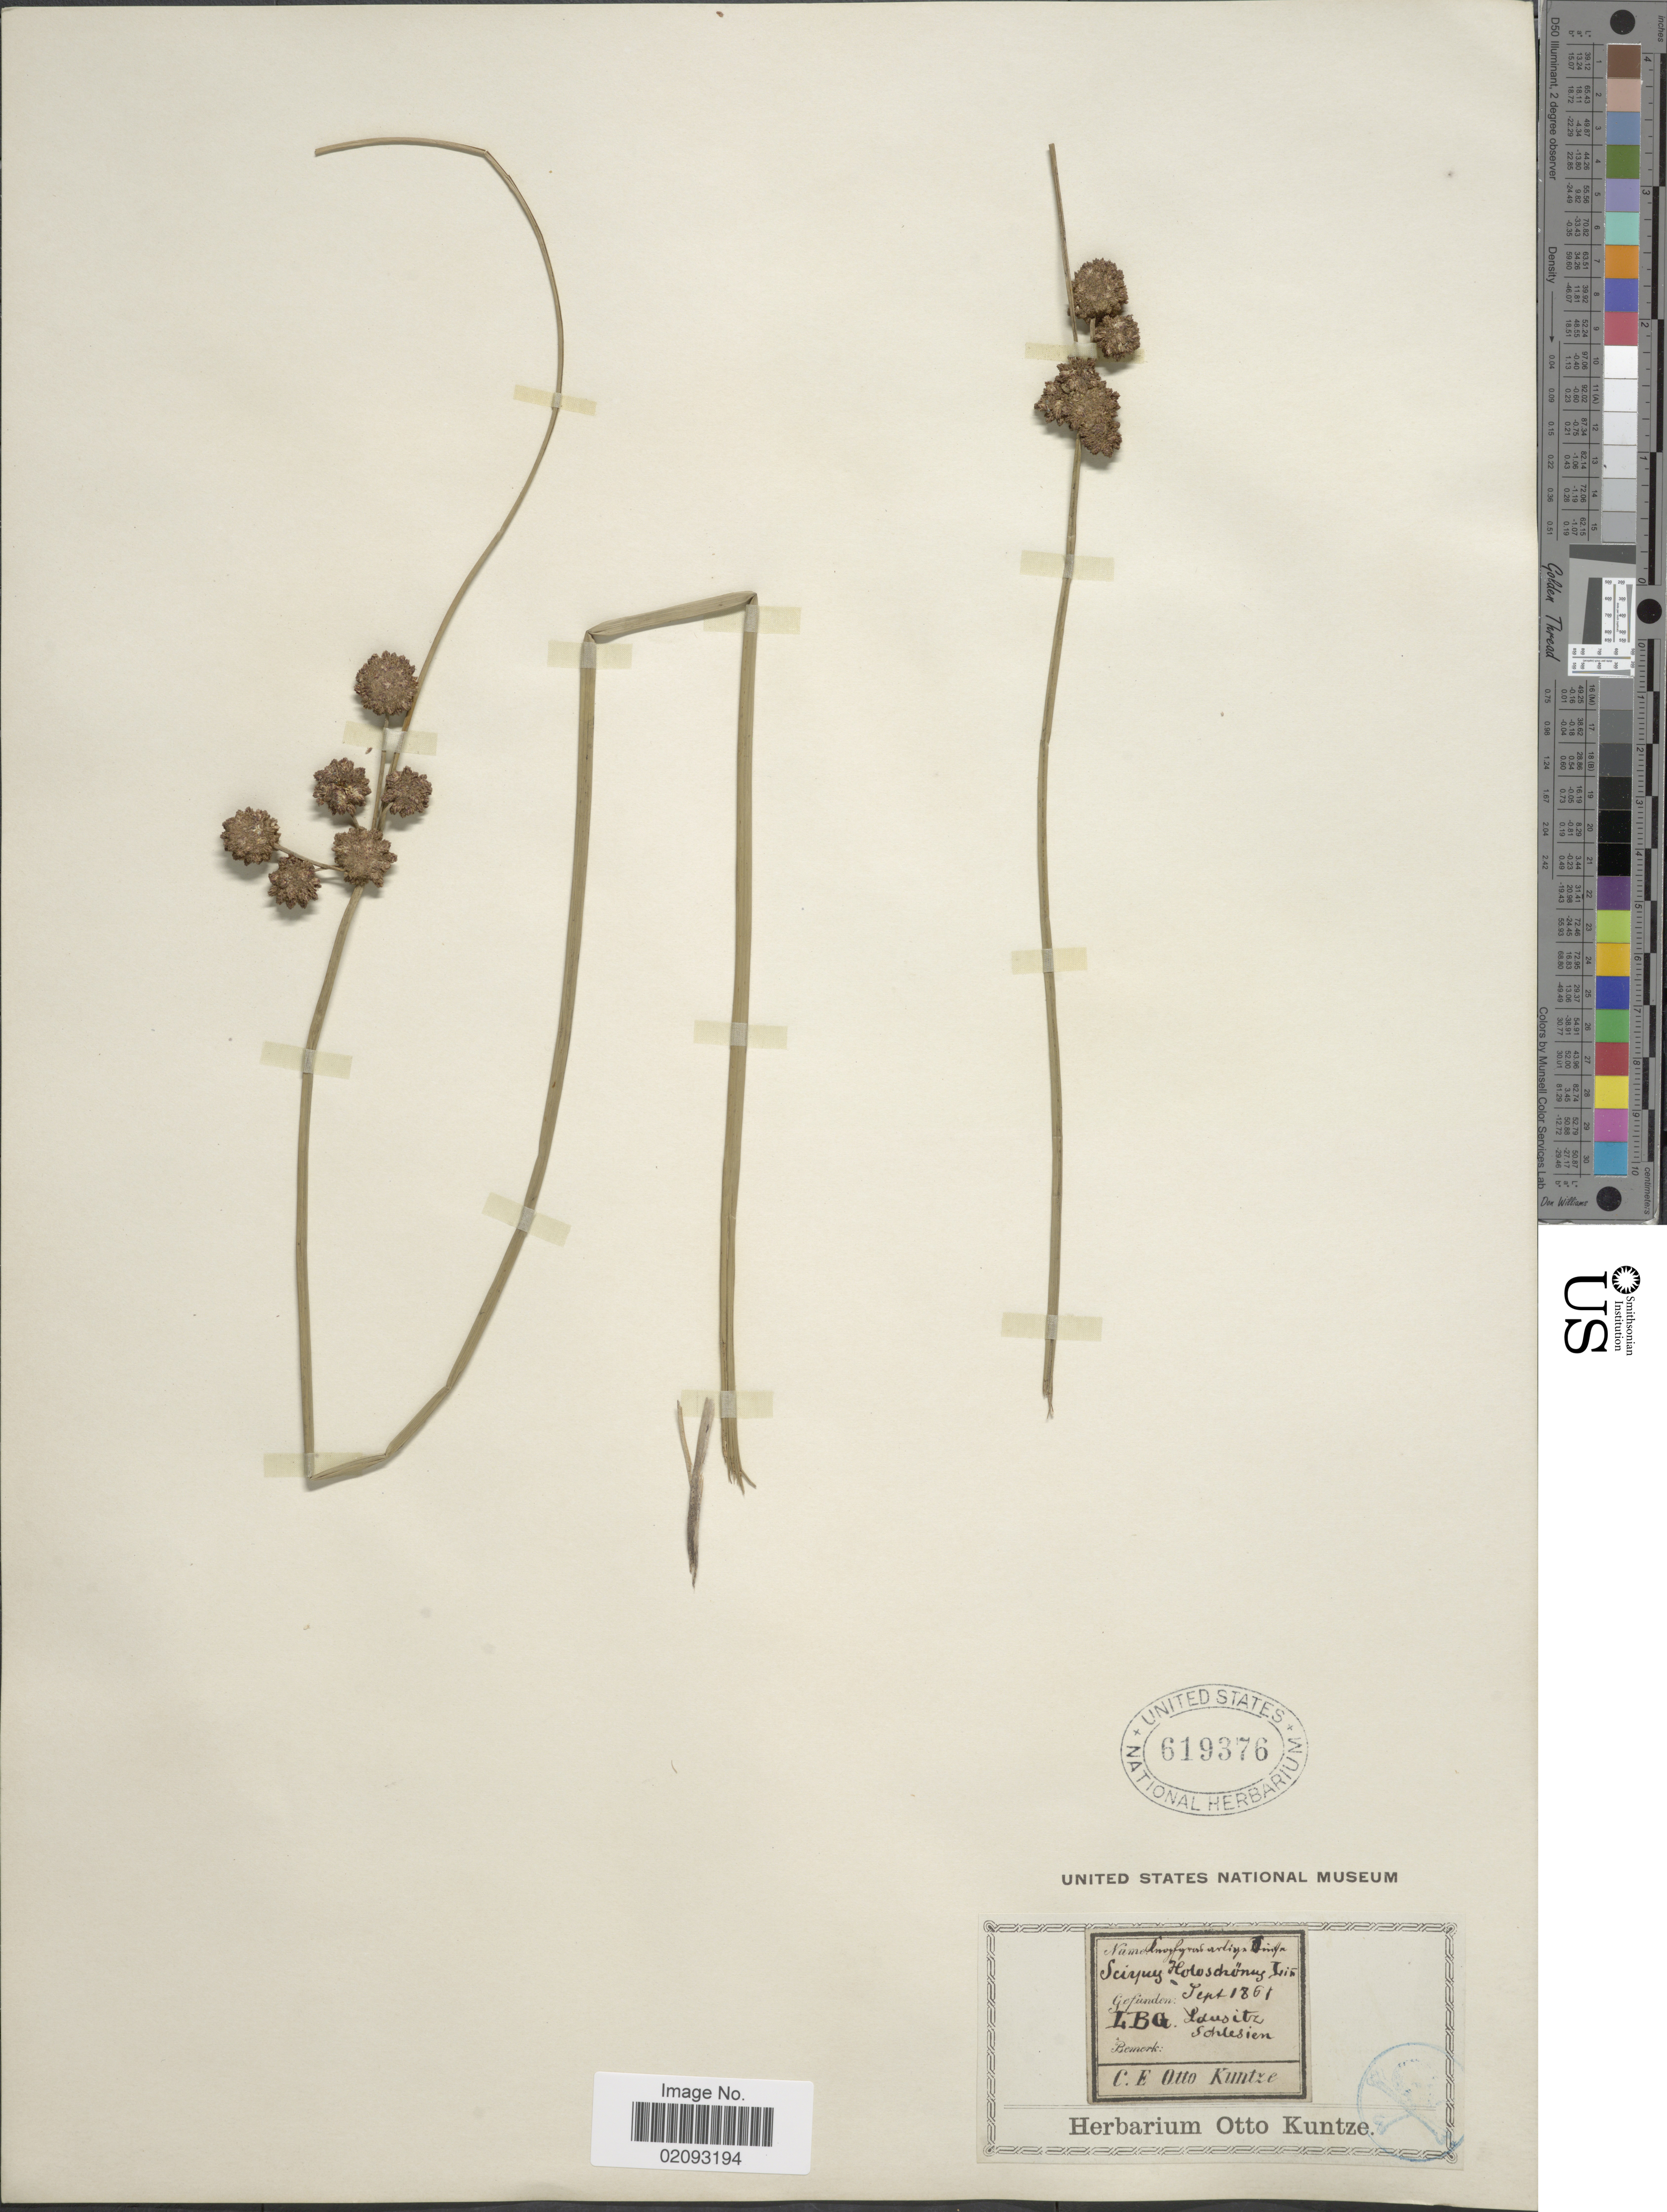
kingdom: Plantae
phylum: Tracheophyta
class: Liliopsida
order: Poales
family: Cyperaceae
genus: Scirpoides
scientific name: Scirpoides holoschoenus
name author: (L.) Soják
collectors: C.E.O. Kuntze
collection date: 1861-09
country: Germany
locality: LBG. Lausitz Schlesien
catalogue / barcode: US 619376